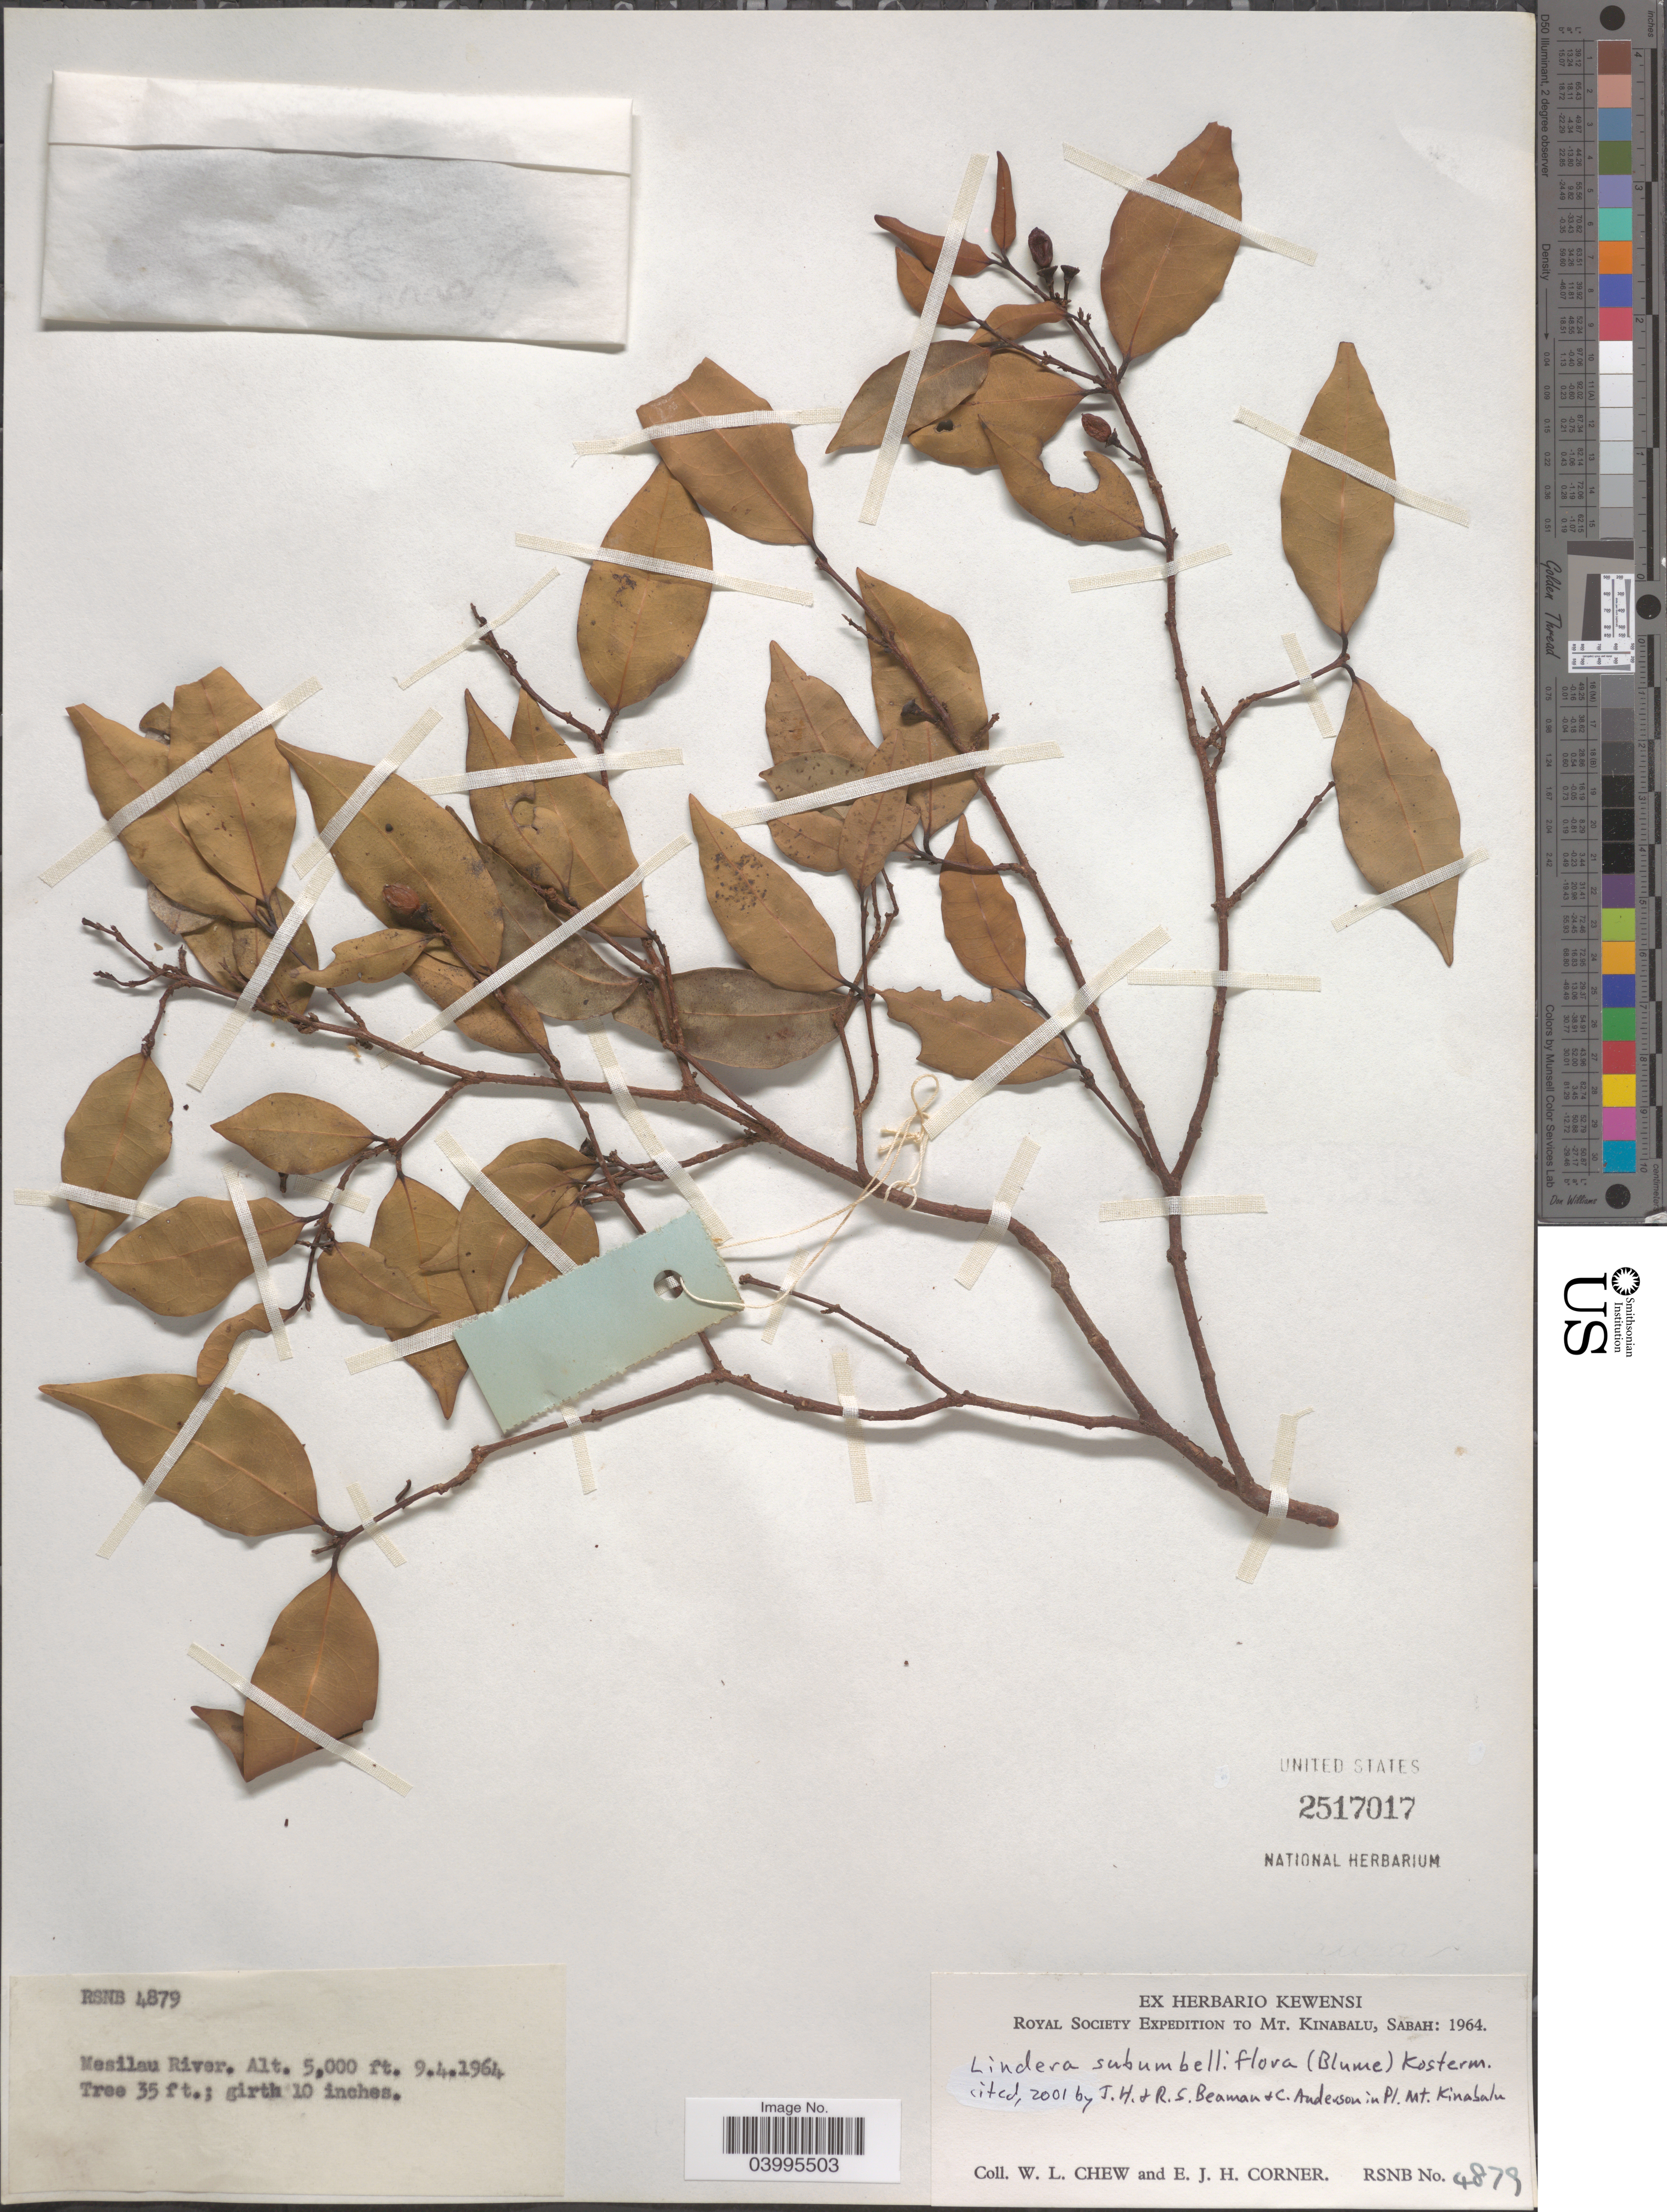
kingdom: Plantae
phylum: Tracheophyta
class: Magnoliopsida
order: Laurales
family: Lauraceae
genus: Lindera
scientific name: Lindera subumbelliflora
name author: (Blume) Kosterm.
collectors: W. Chew & E. Corner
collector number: RSNB4879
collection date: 1964-04-09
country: Malaysia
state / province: Sabah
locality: Mt. Kinabalu. Mesilau River.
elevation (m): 1524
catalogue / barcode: US 2517017